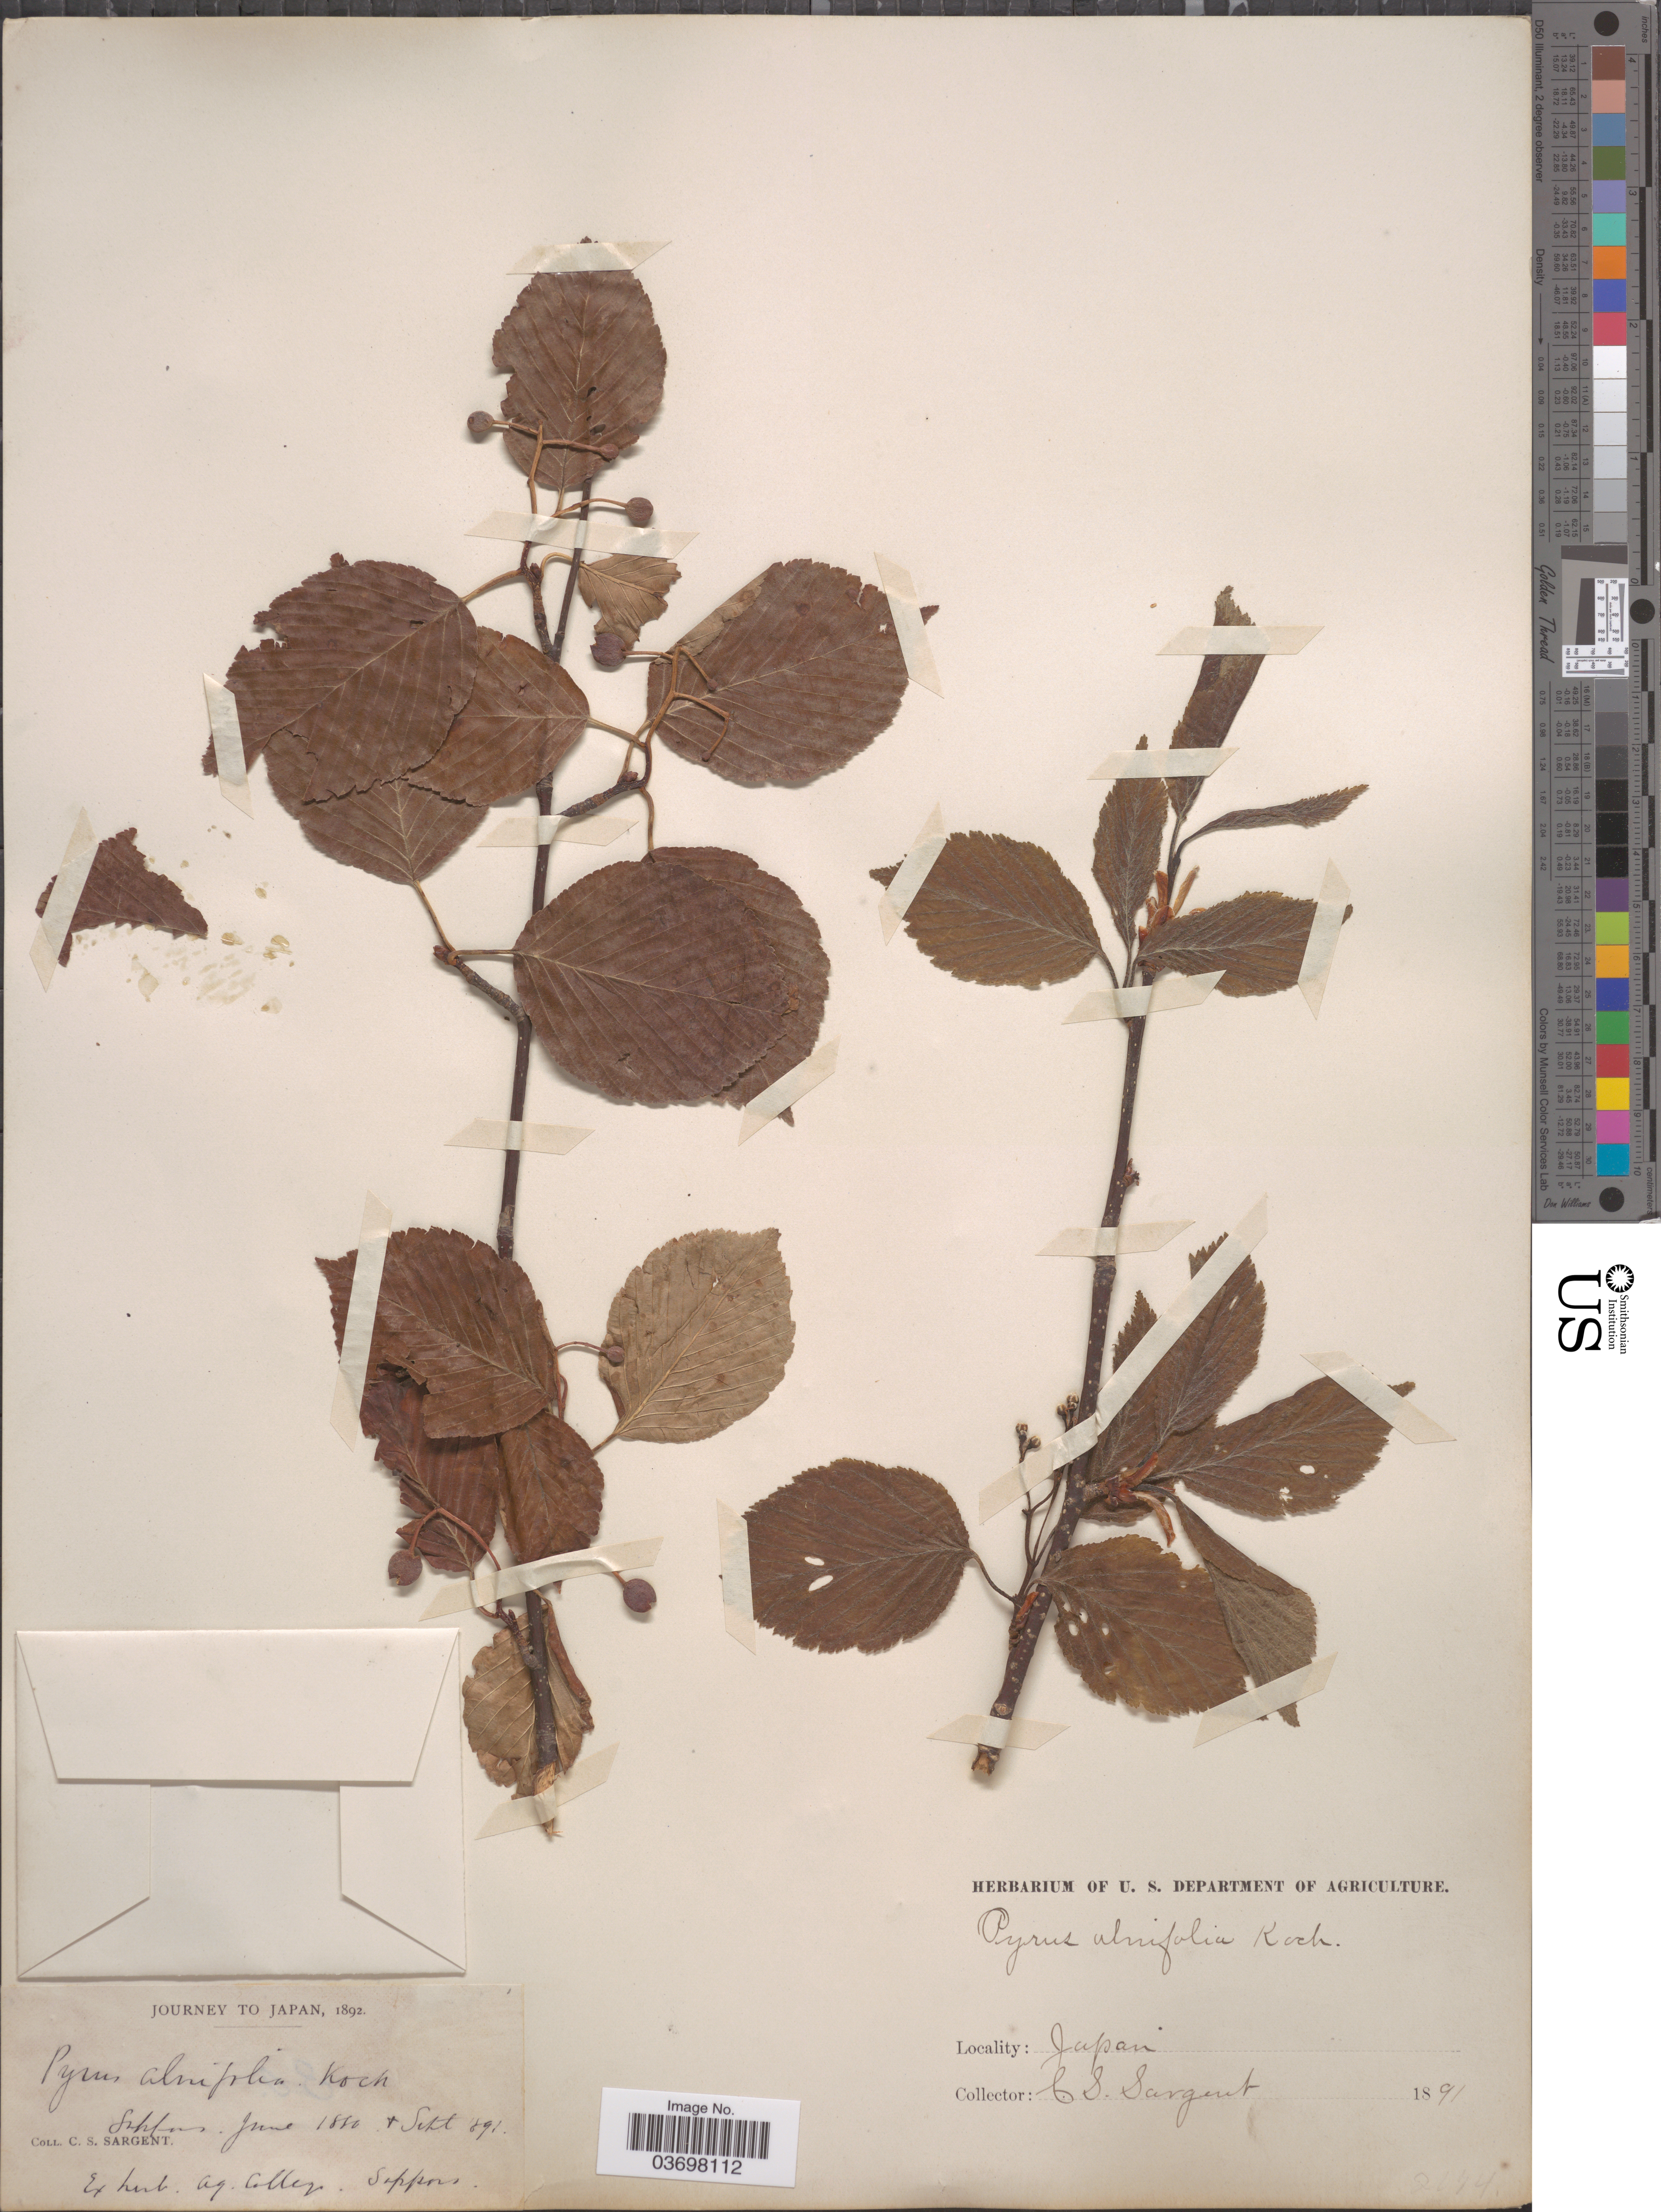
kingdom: Plantae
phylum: Tracheophyta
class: Magnoliopsida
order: Rosales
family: Rosaceae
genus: Sorbus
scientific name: Sorbus alnifolia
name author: (Siebold & Zucc.) K. Koch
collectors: C. S. Sargent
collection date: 1880-06/1891-09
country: Japan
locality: Sapporo.